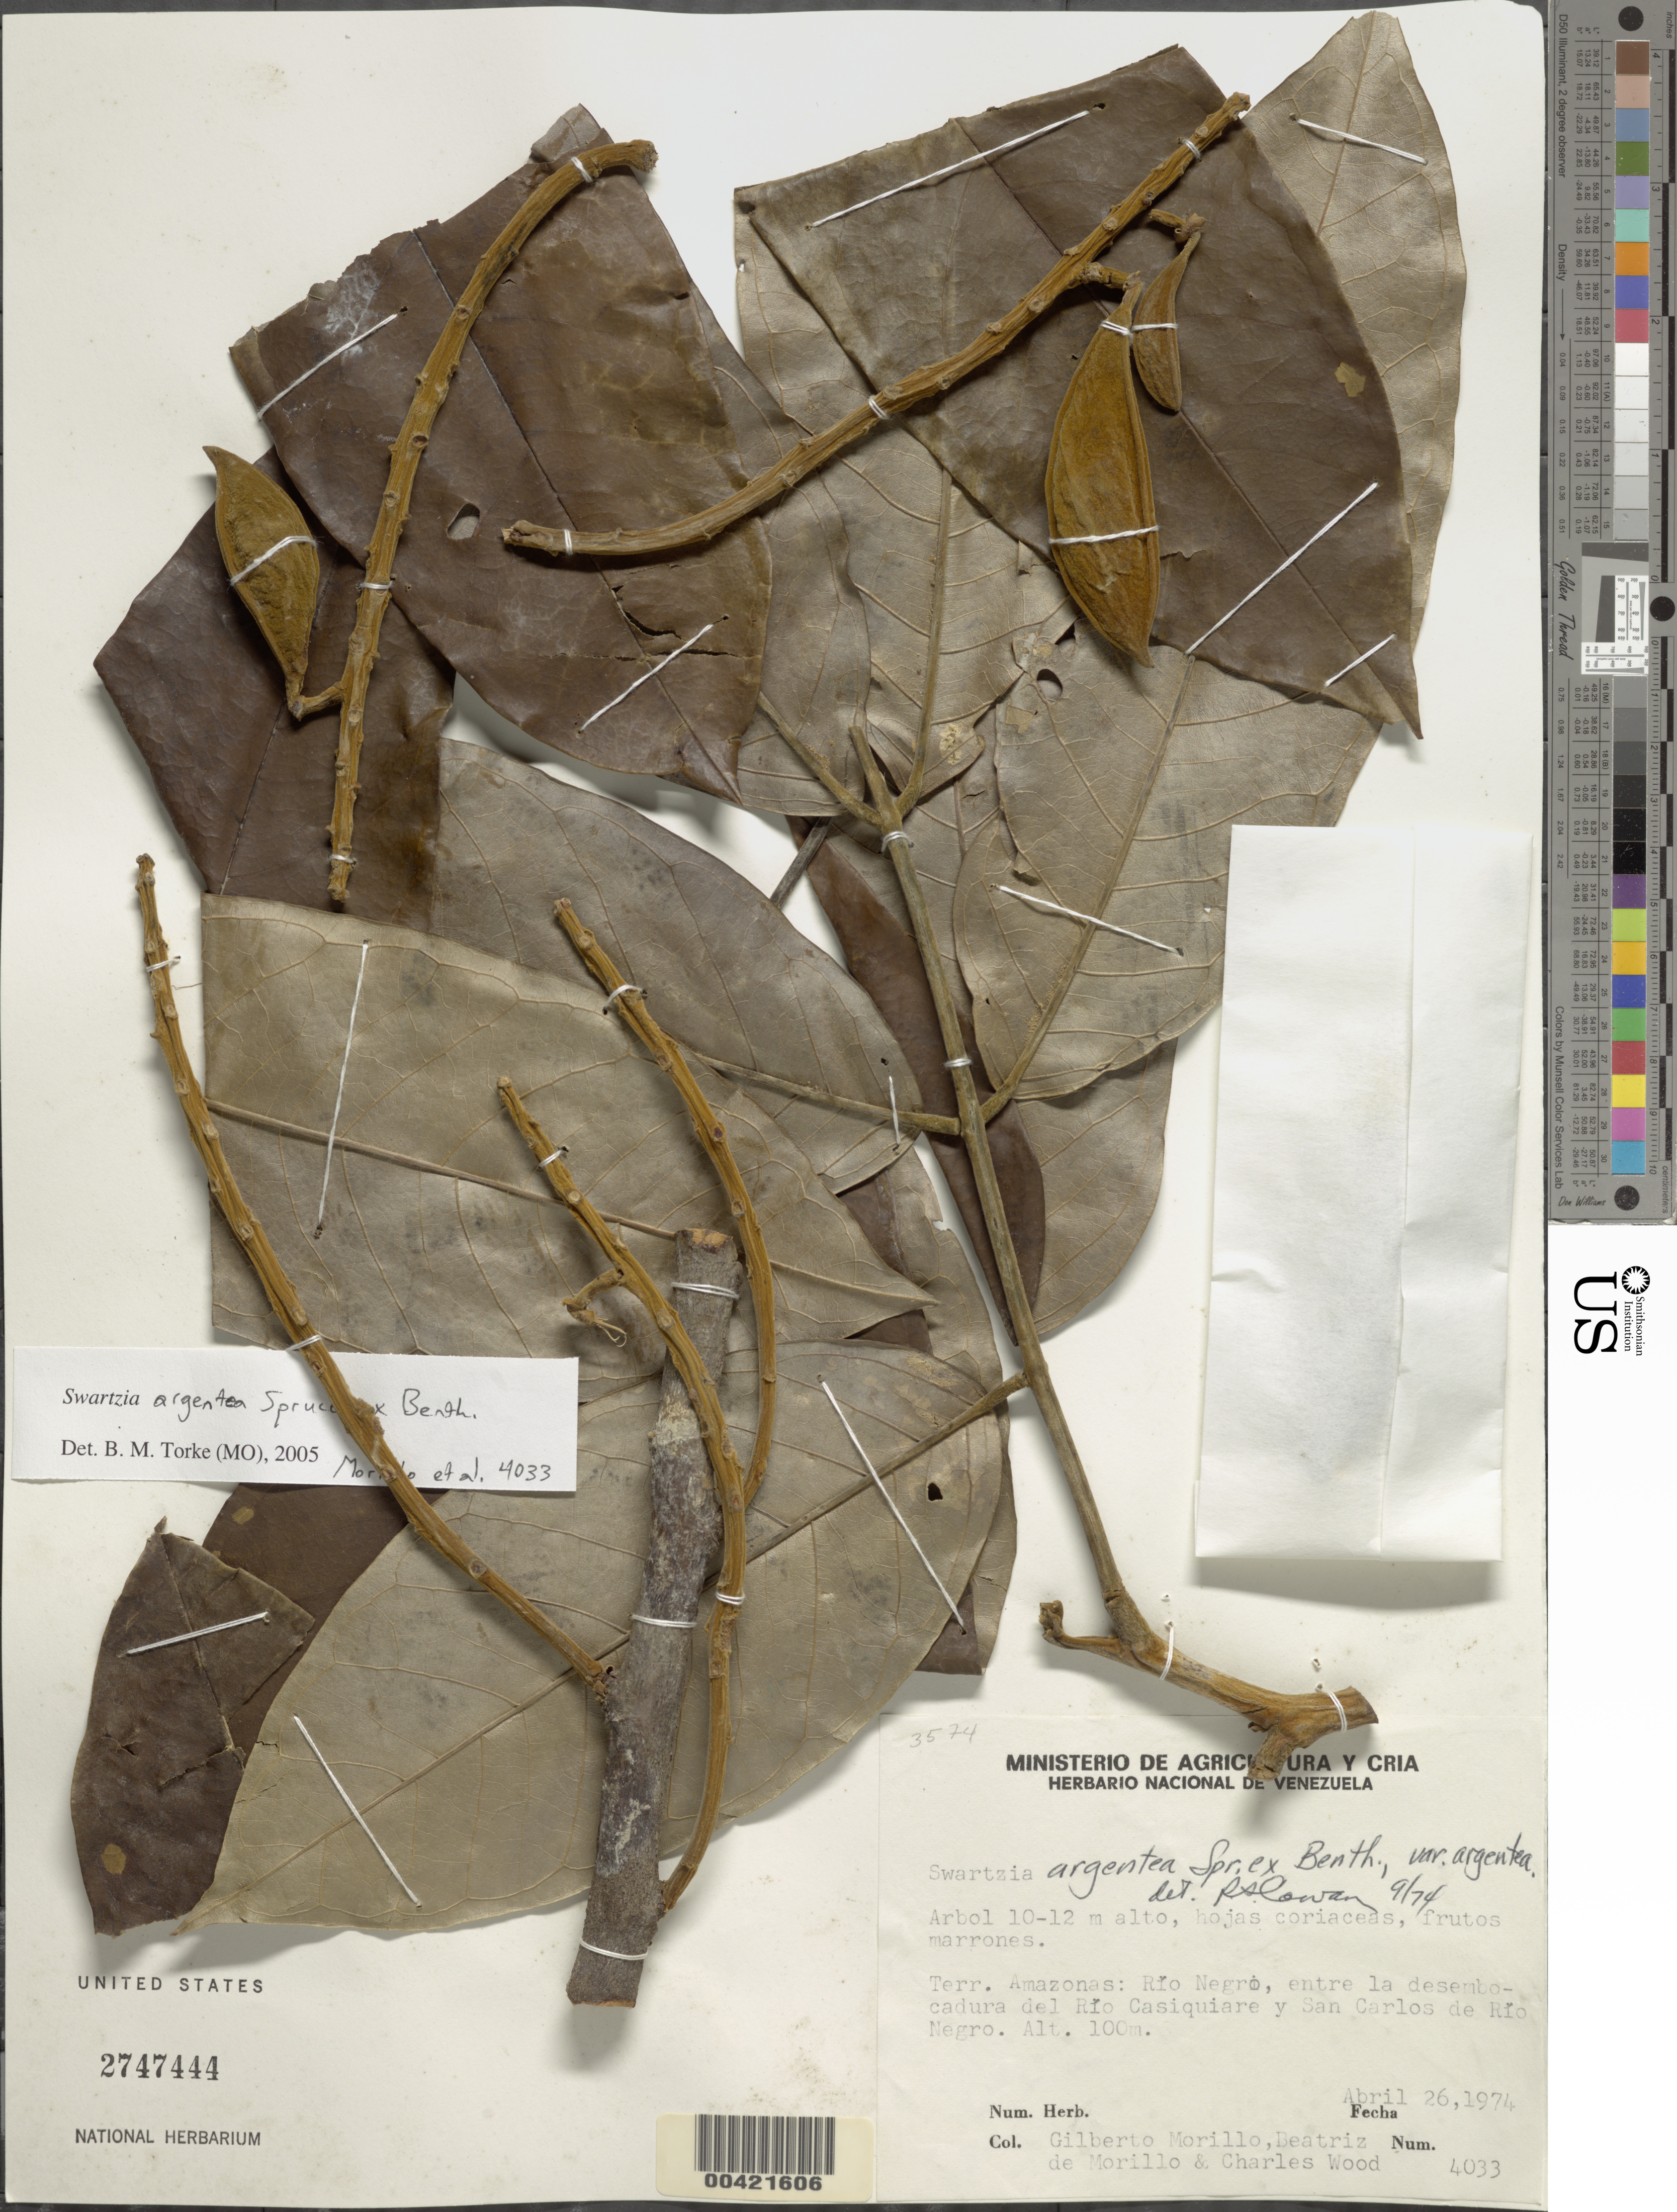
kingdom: Plantae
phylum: Tracheophyta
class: Magnoliopsida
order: Fabales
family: Fabaceae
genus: Swartzia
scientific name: Swartzia argentea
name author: Spruce ex Benth.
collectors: G. N. Morillo, B. Morillo & C. Wood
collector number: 4033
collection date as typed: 26 Apr 1974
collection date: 1974-04-26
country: Venezuela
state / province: Amazonas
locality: Rio casiquiare y san carlos de rio negro, entre la desembocadura del; rio negro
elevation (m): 100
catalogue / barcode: US 2747444